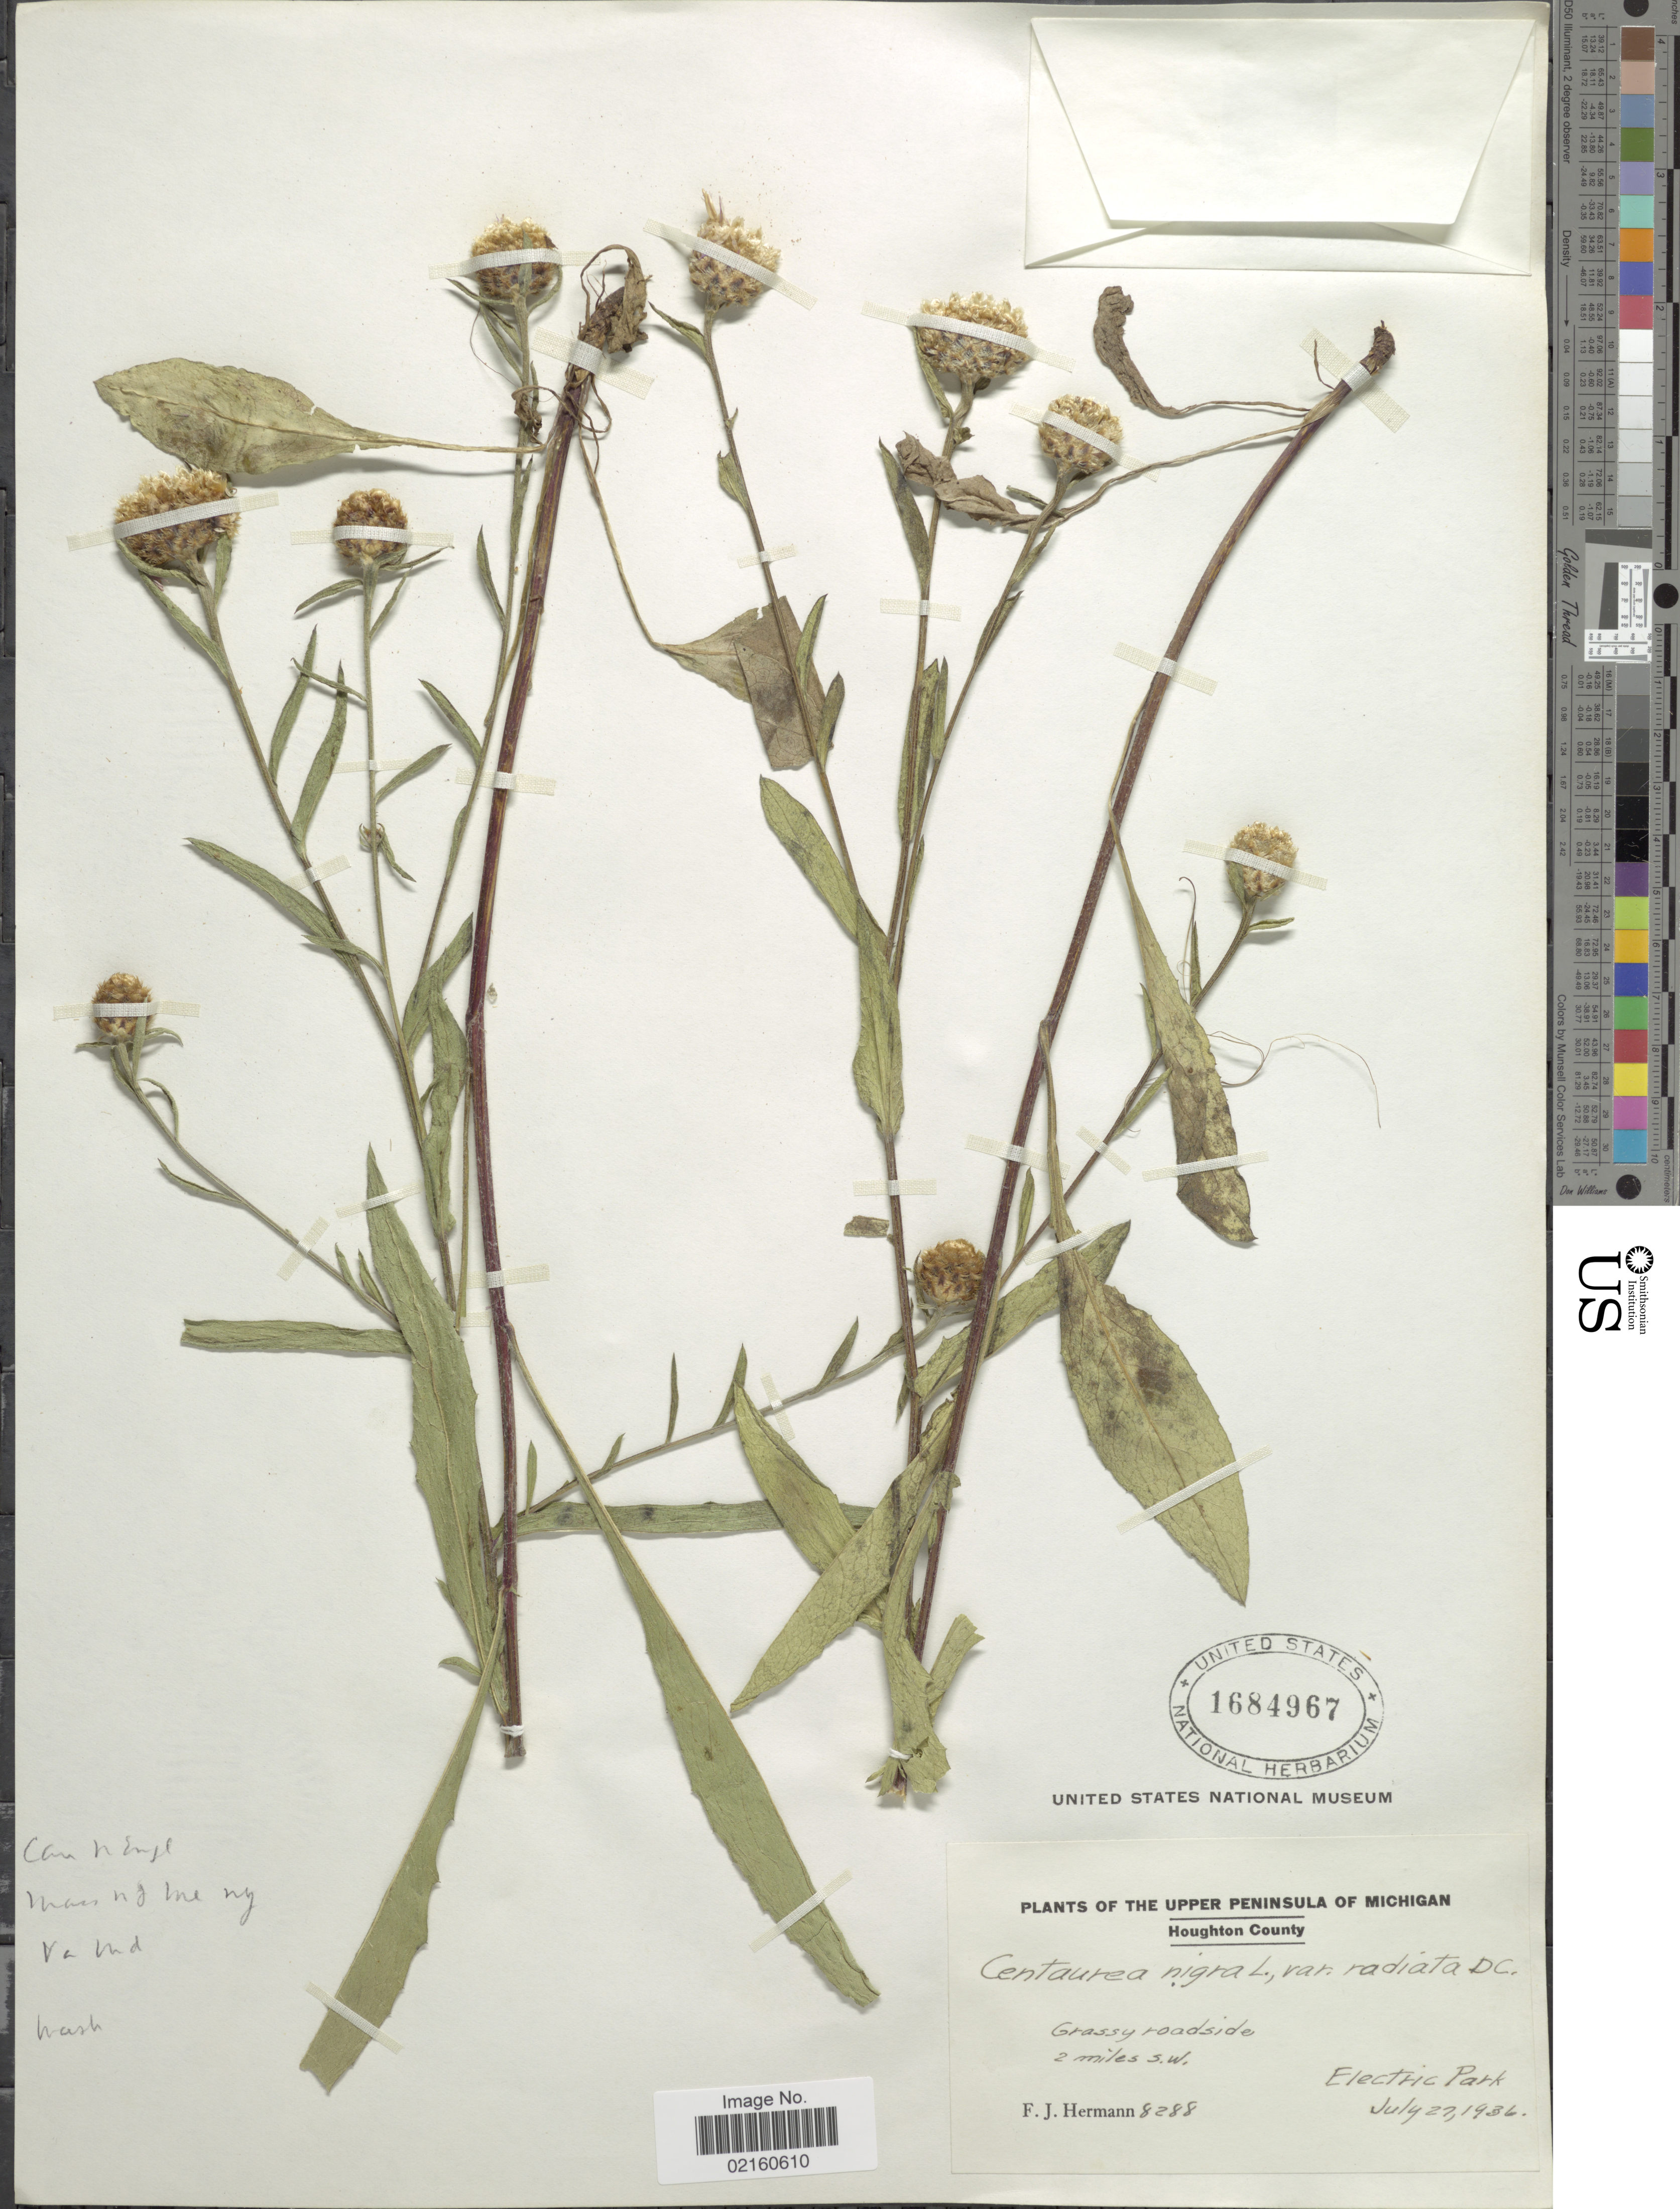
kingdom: Plantae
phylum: Tracheophyta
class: Magnoliopsida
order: Asterales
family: Asteraceae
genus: Centaurea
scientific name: Centaurea nigra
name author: L.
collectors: F. J. Hermann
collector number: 8288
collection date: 1936-07-27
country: United States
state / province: Michigan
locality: Upper Peninsula of Michigan, Houghton County, 2 miles S. W., Electric Park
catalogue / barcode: US 1684967